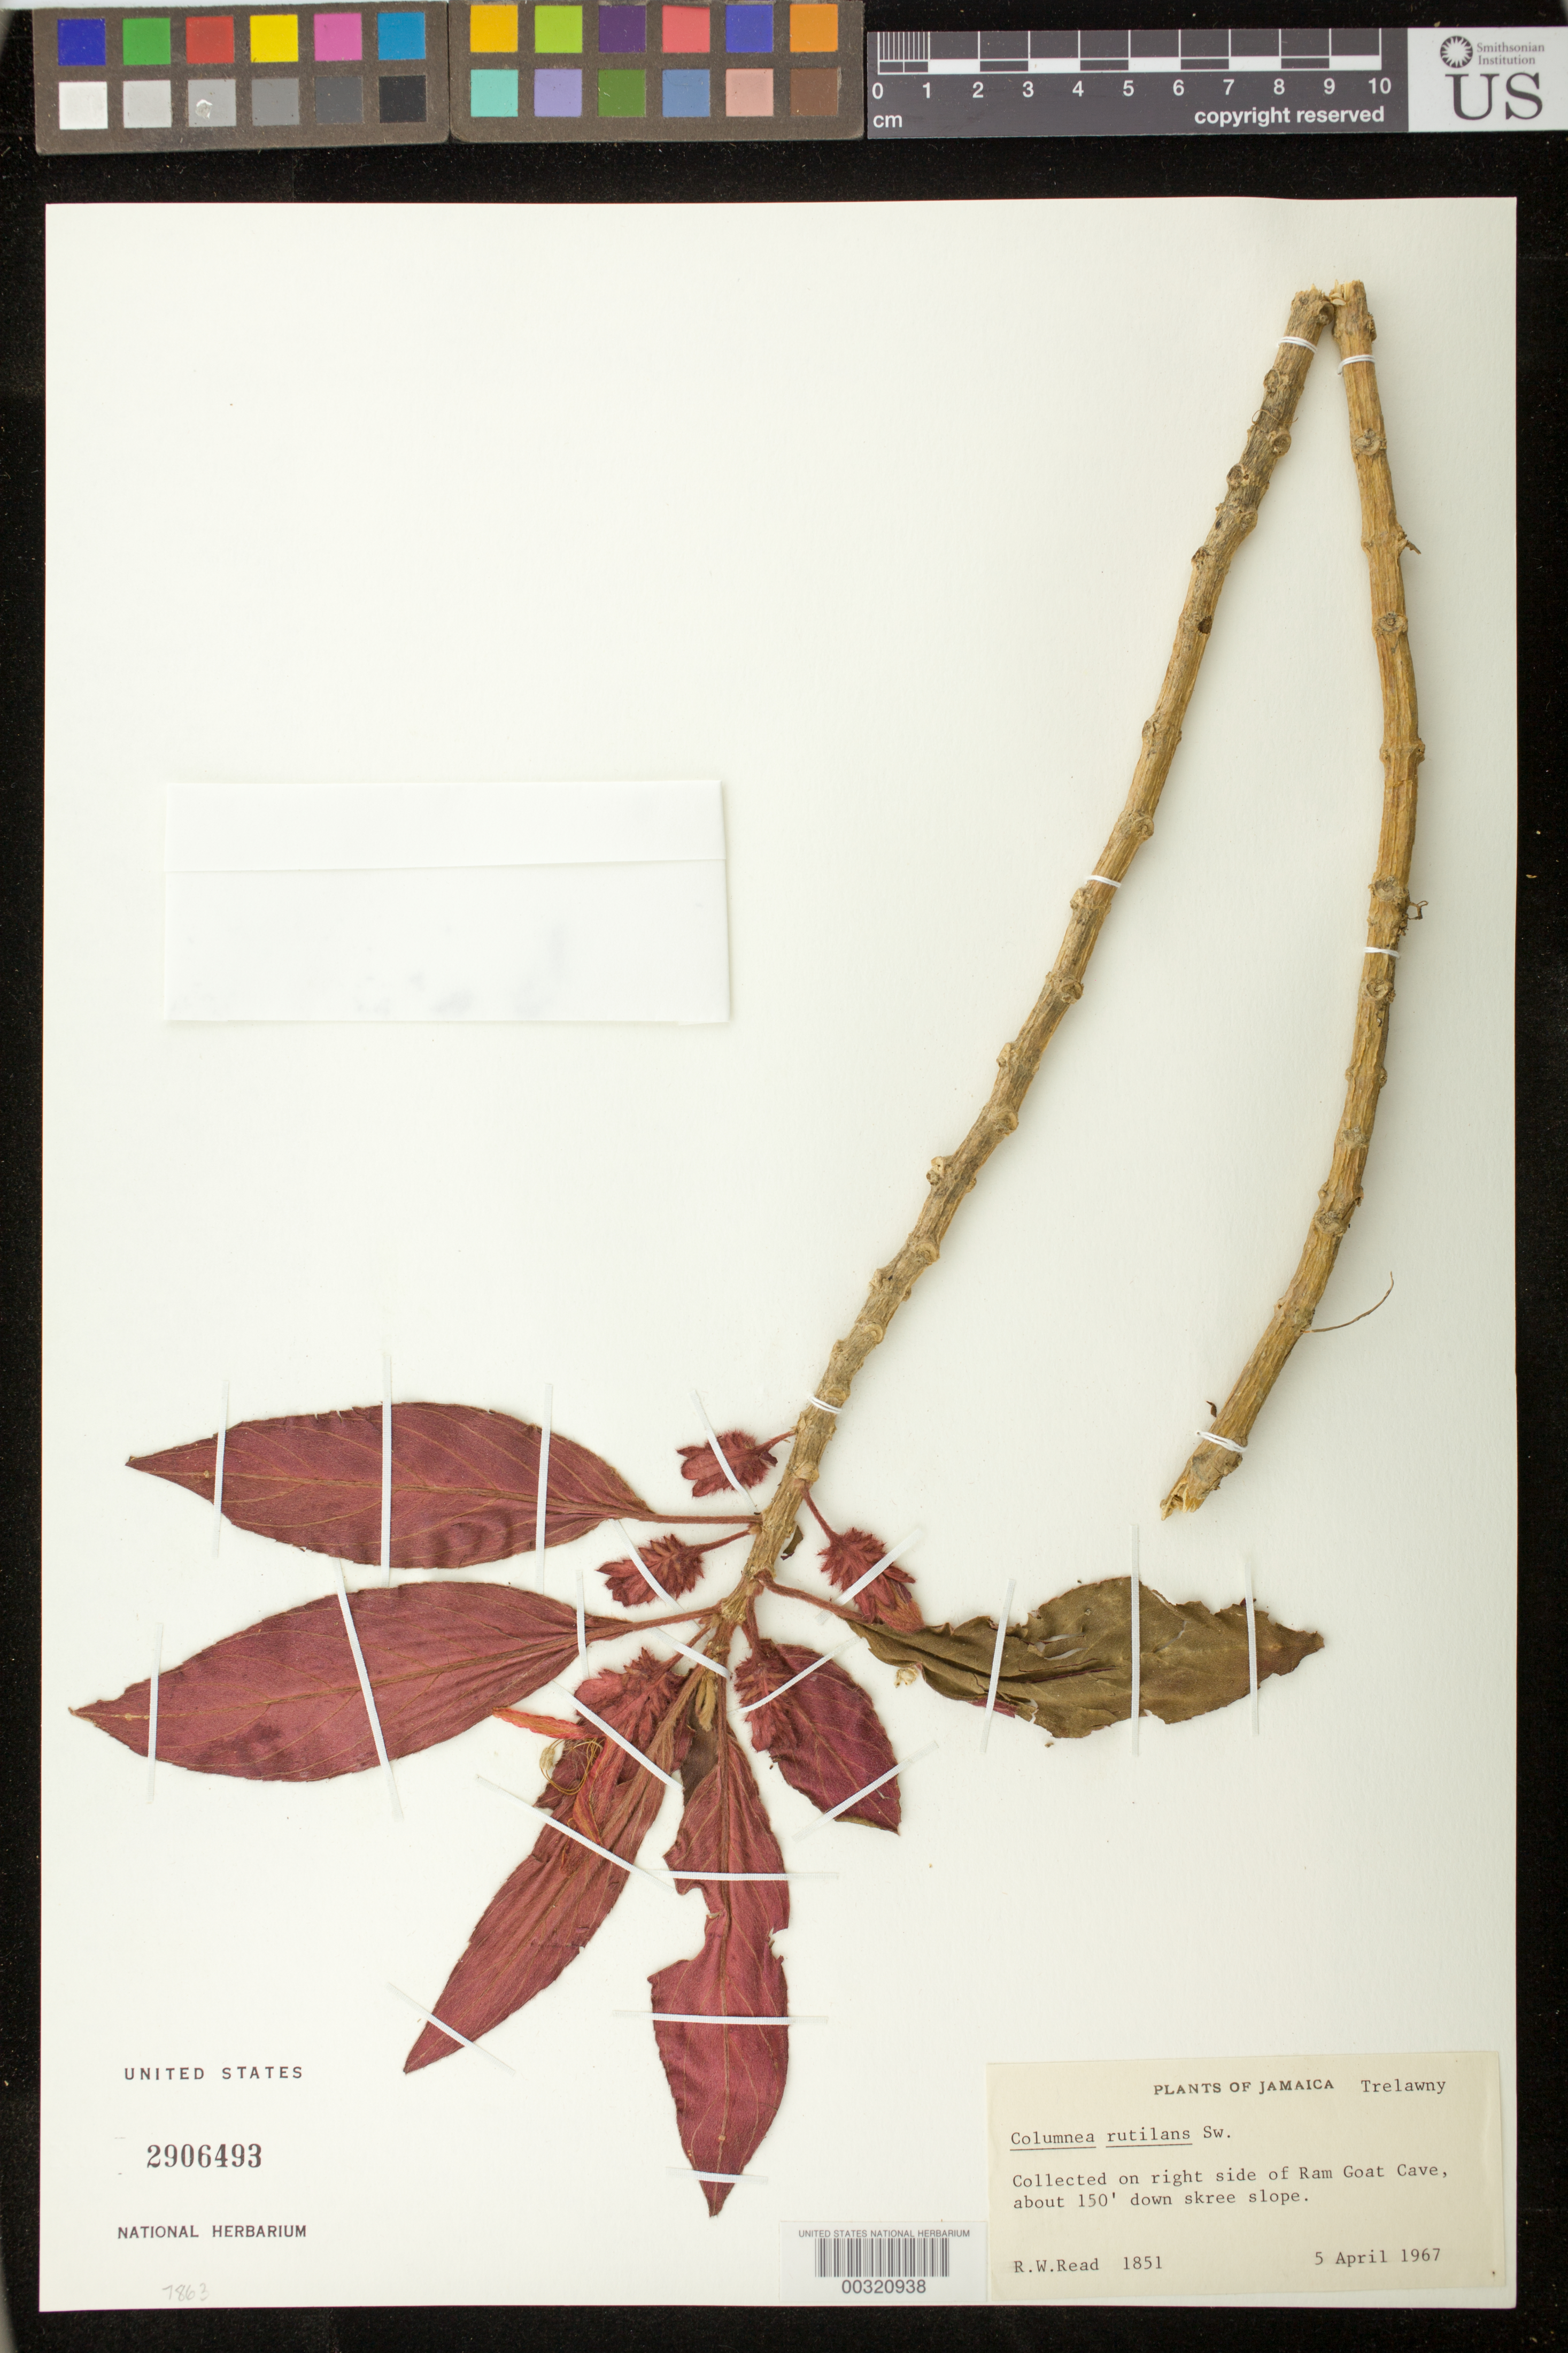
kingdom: Plantae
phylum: Tracheophyta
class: Magnoliopsida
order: Lamiales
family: Gesneriaceae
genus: Columnea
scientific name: Columnea rutilans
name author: Sw.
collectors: R. W. Read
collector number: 1851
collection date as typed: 05 Apr 1967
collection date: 1967-04-05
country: Jamaica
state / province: Trelawny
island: Jamaica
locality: Right side of Ram Goat Cave, about 150' down skree slope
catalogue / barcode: US 2906493